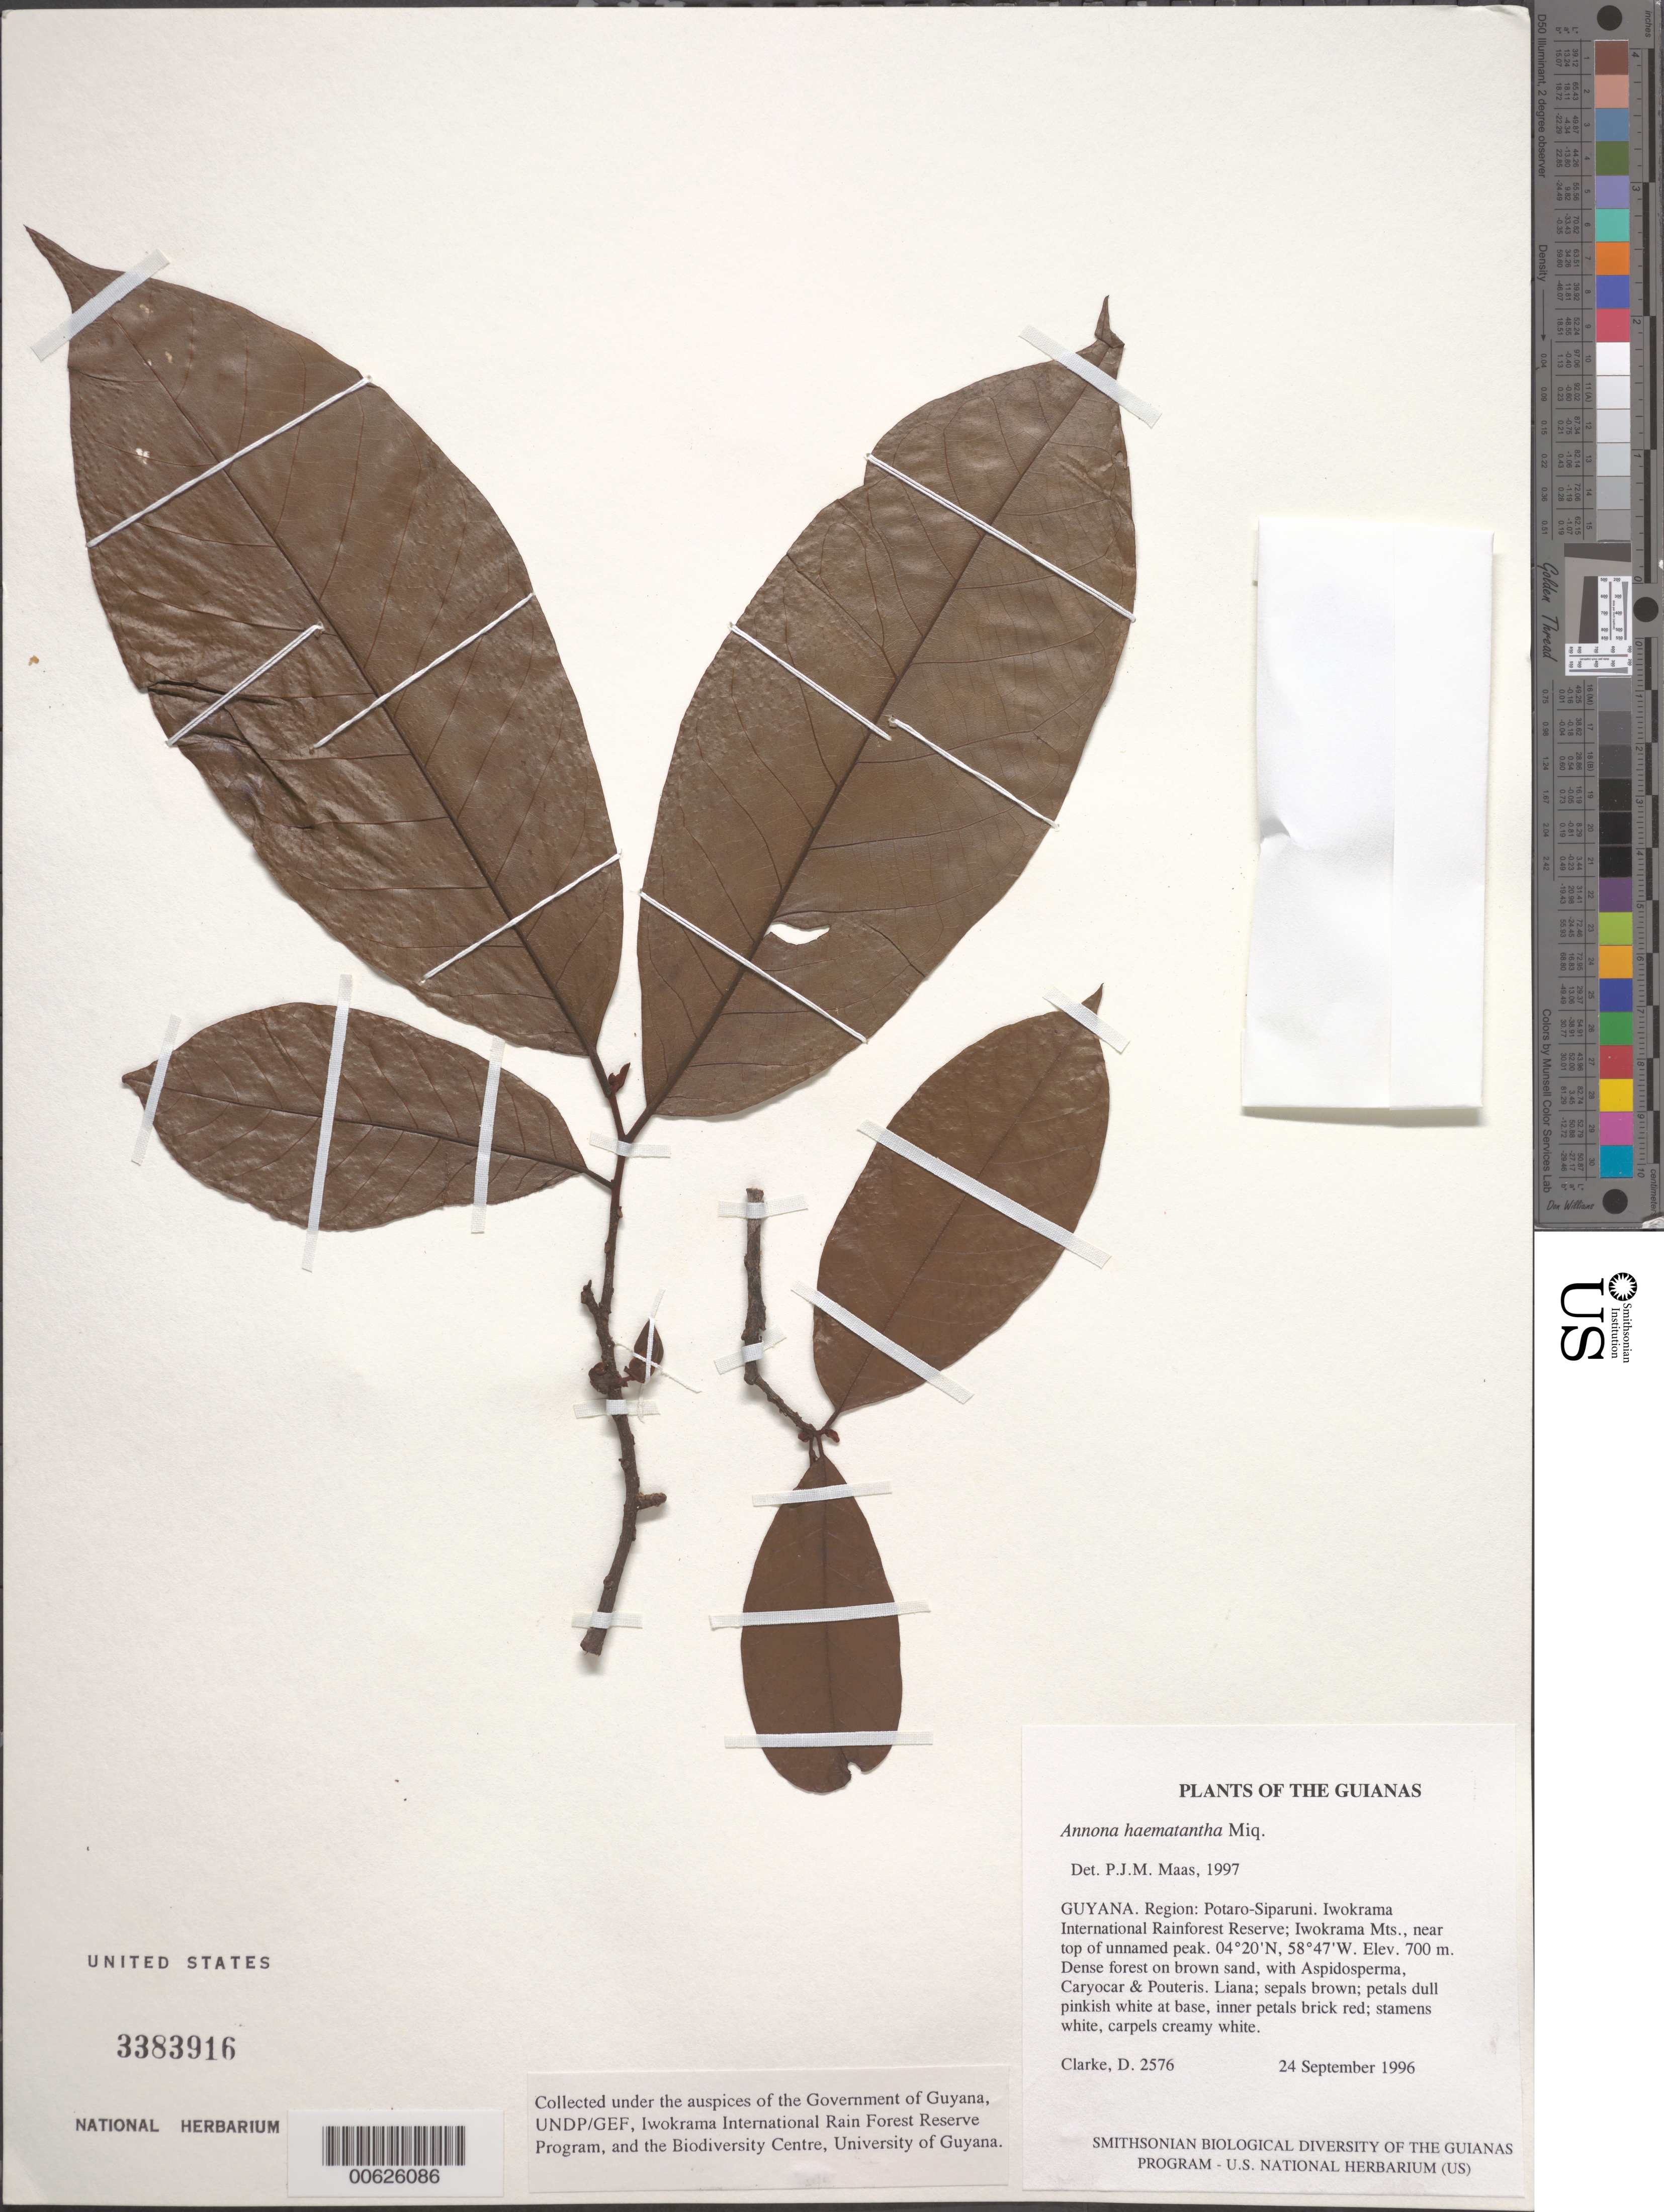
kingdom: Plantae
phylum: Tracheophyta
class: Magnoliopsida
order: Magnoliales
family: Annonaceae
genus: Annona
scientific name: Annona haematantha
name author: Miq.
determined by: Maas, Paul J. M.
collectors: H. D. Clarke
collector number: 2576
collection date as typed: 24 September 1996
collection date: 1996-09-24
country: Guyana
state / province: Potaro-Siparuni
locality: Iwokrama International Rainforest Reserve; Iwokrama Mts., near top of unnamed peak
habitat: Dense forest on brown sand, with Aspidosperma, Caryocar & Pouteria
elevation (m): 700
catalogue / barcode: US 3383916